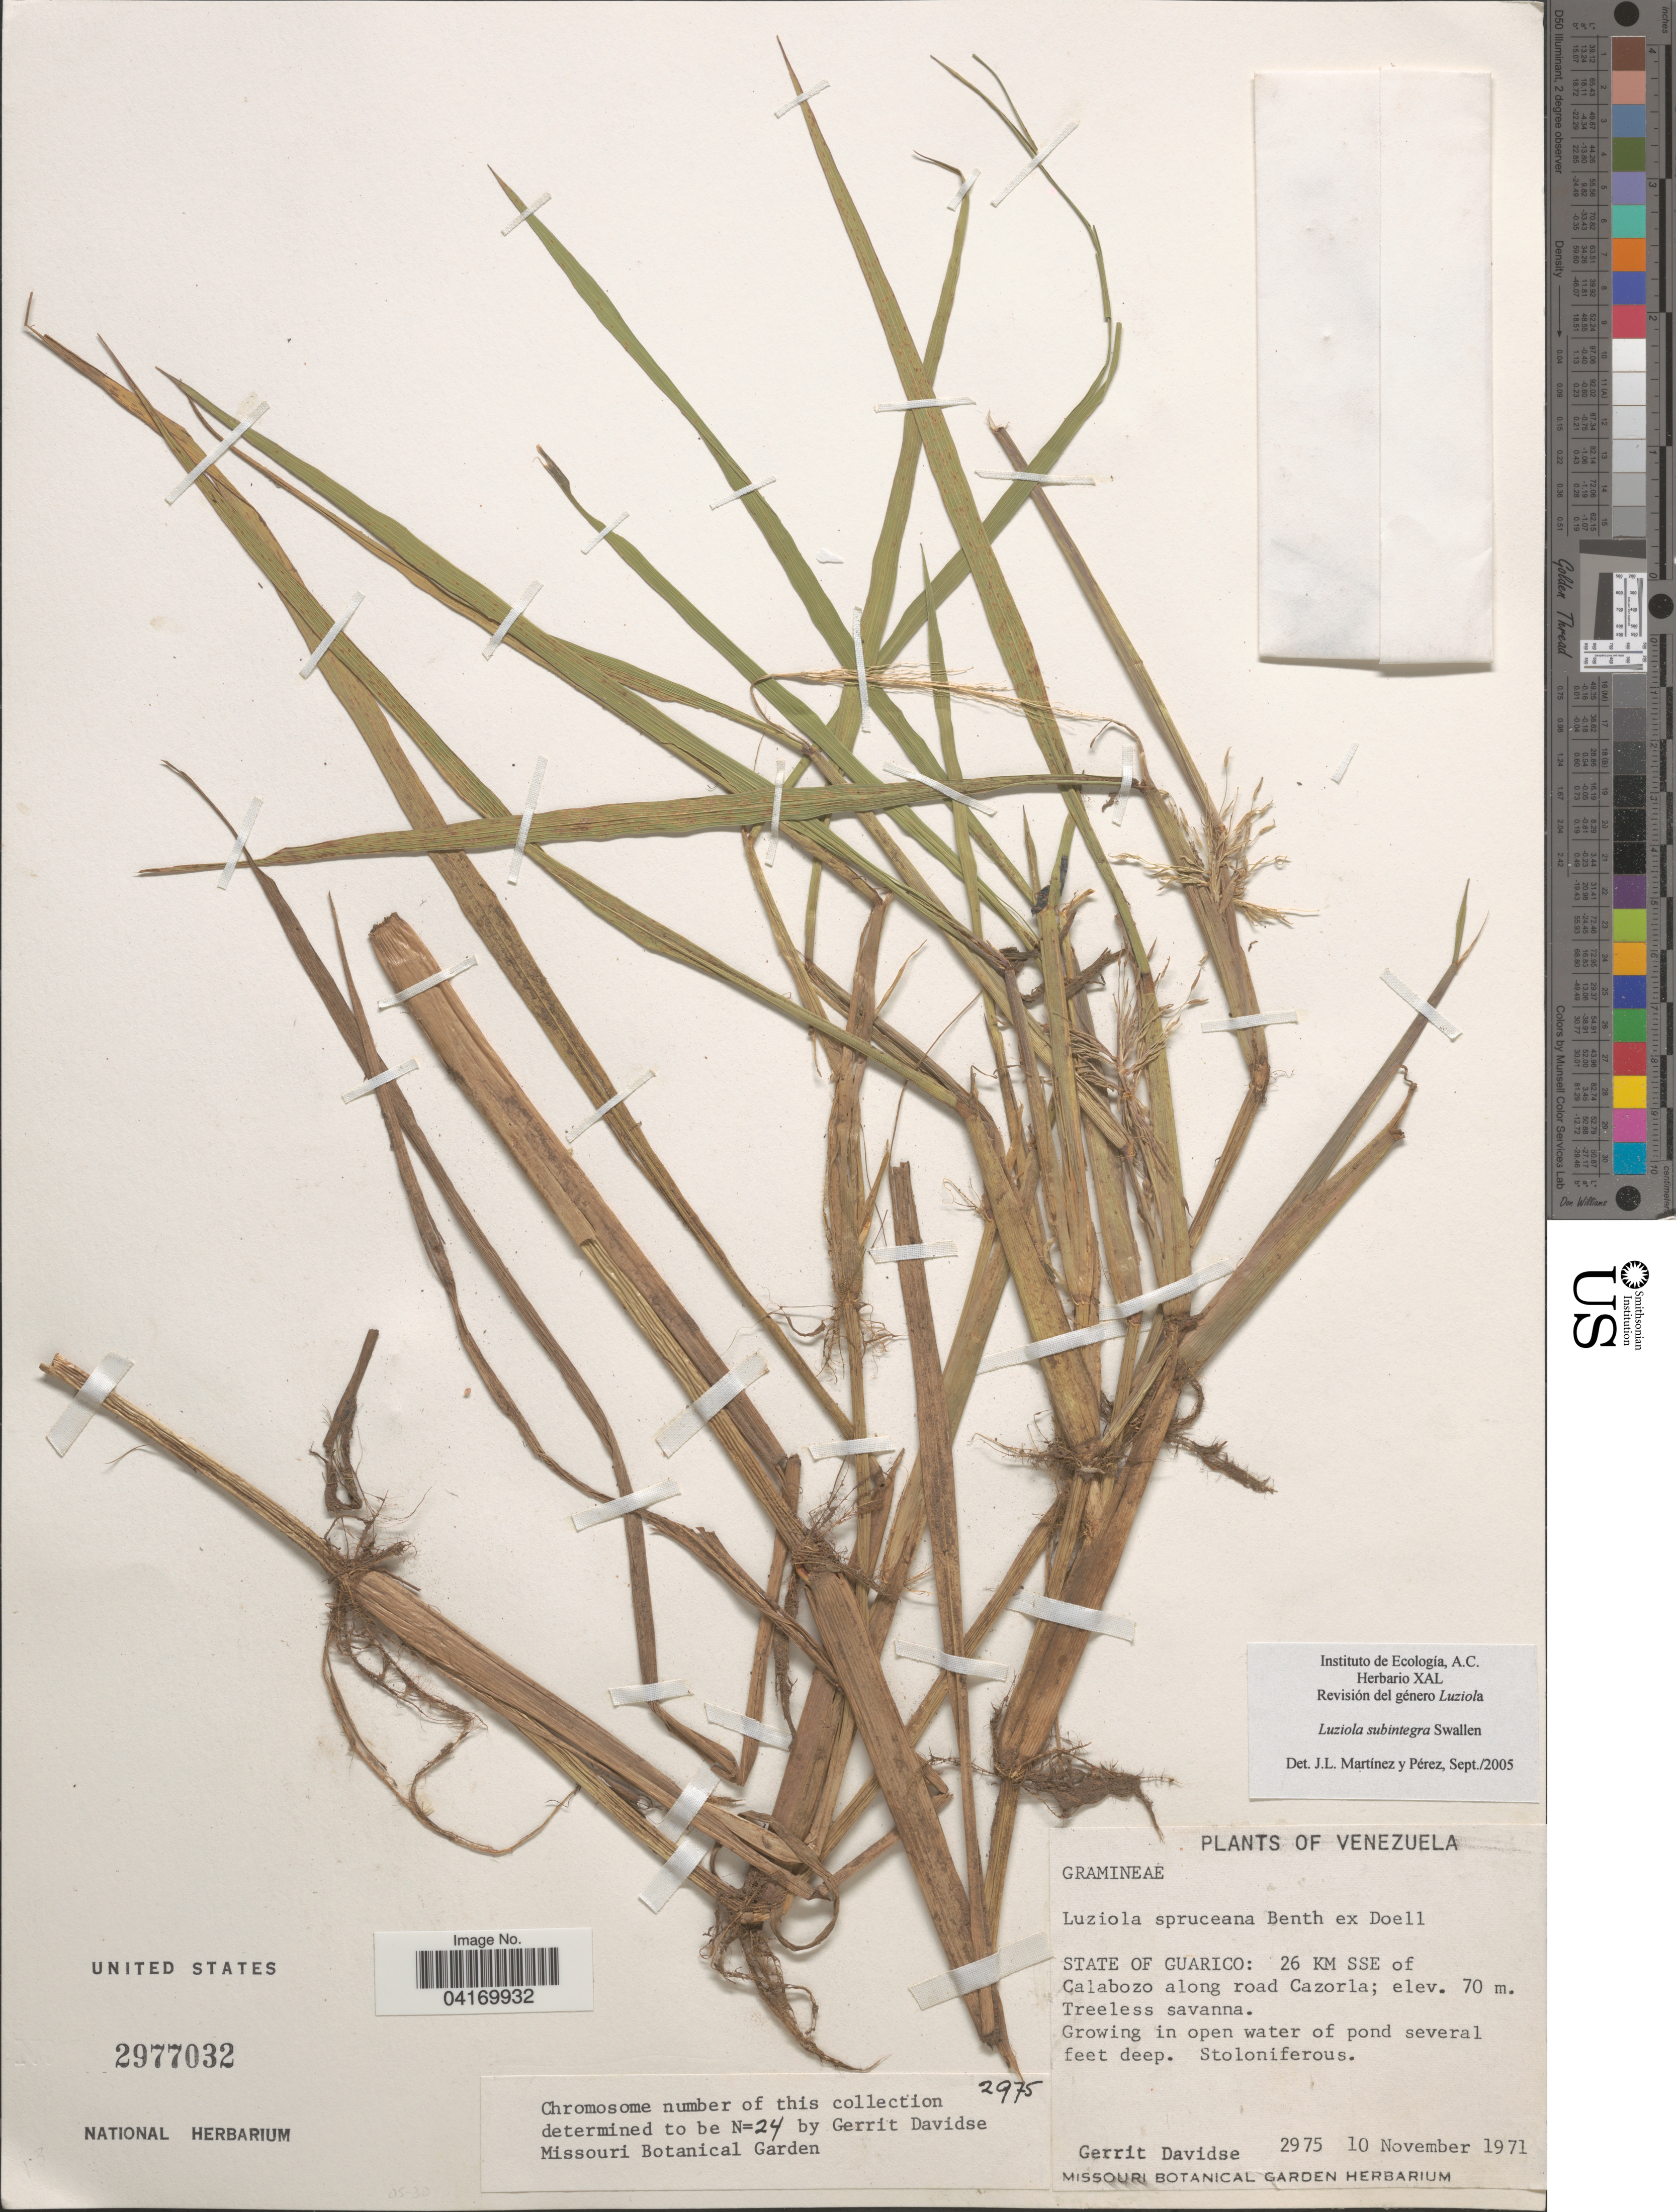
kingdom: Plantae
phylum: Tracheophyta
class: Liliopsida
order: Poales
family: Poaceae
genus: Luziola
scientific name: Luziola subintegra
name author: Swallen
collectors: G. Davidse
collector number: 2975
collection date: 1971-11-10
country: Venezuela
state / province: Guarico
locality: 26 KM SSE of Calabozo along road Cazorla.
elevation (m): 70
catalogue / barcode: US 2977032